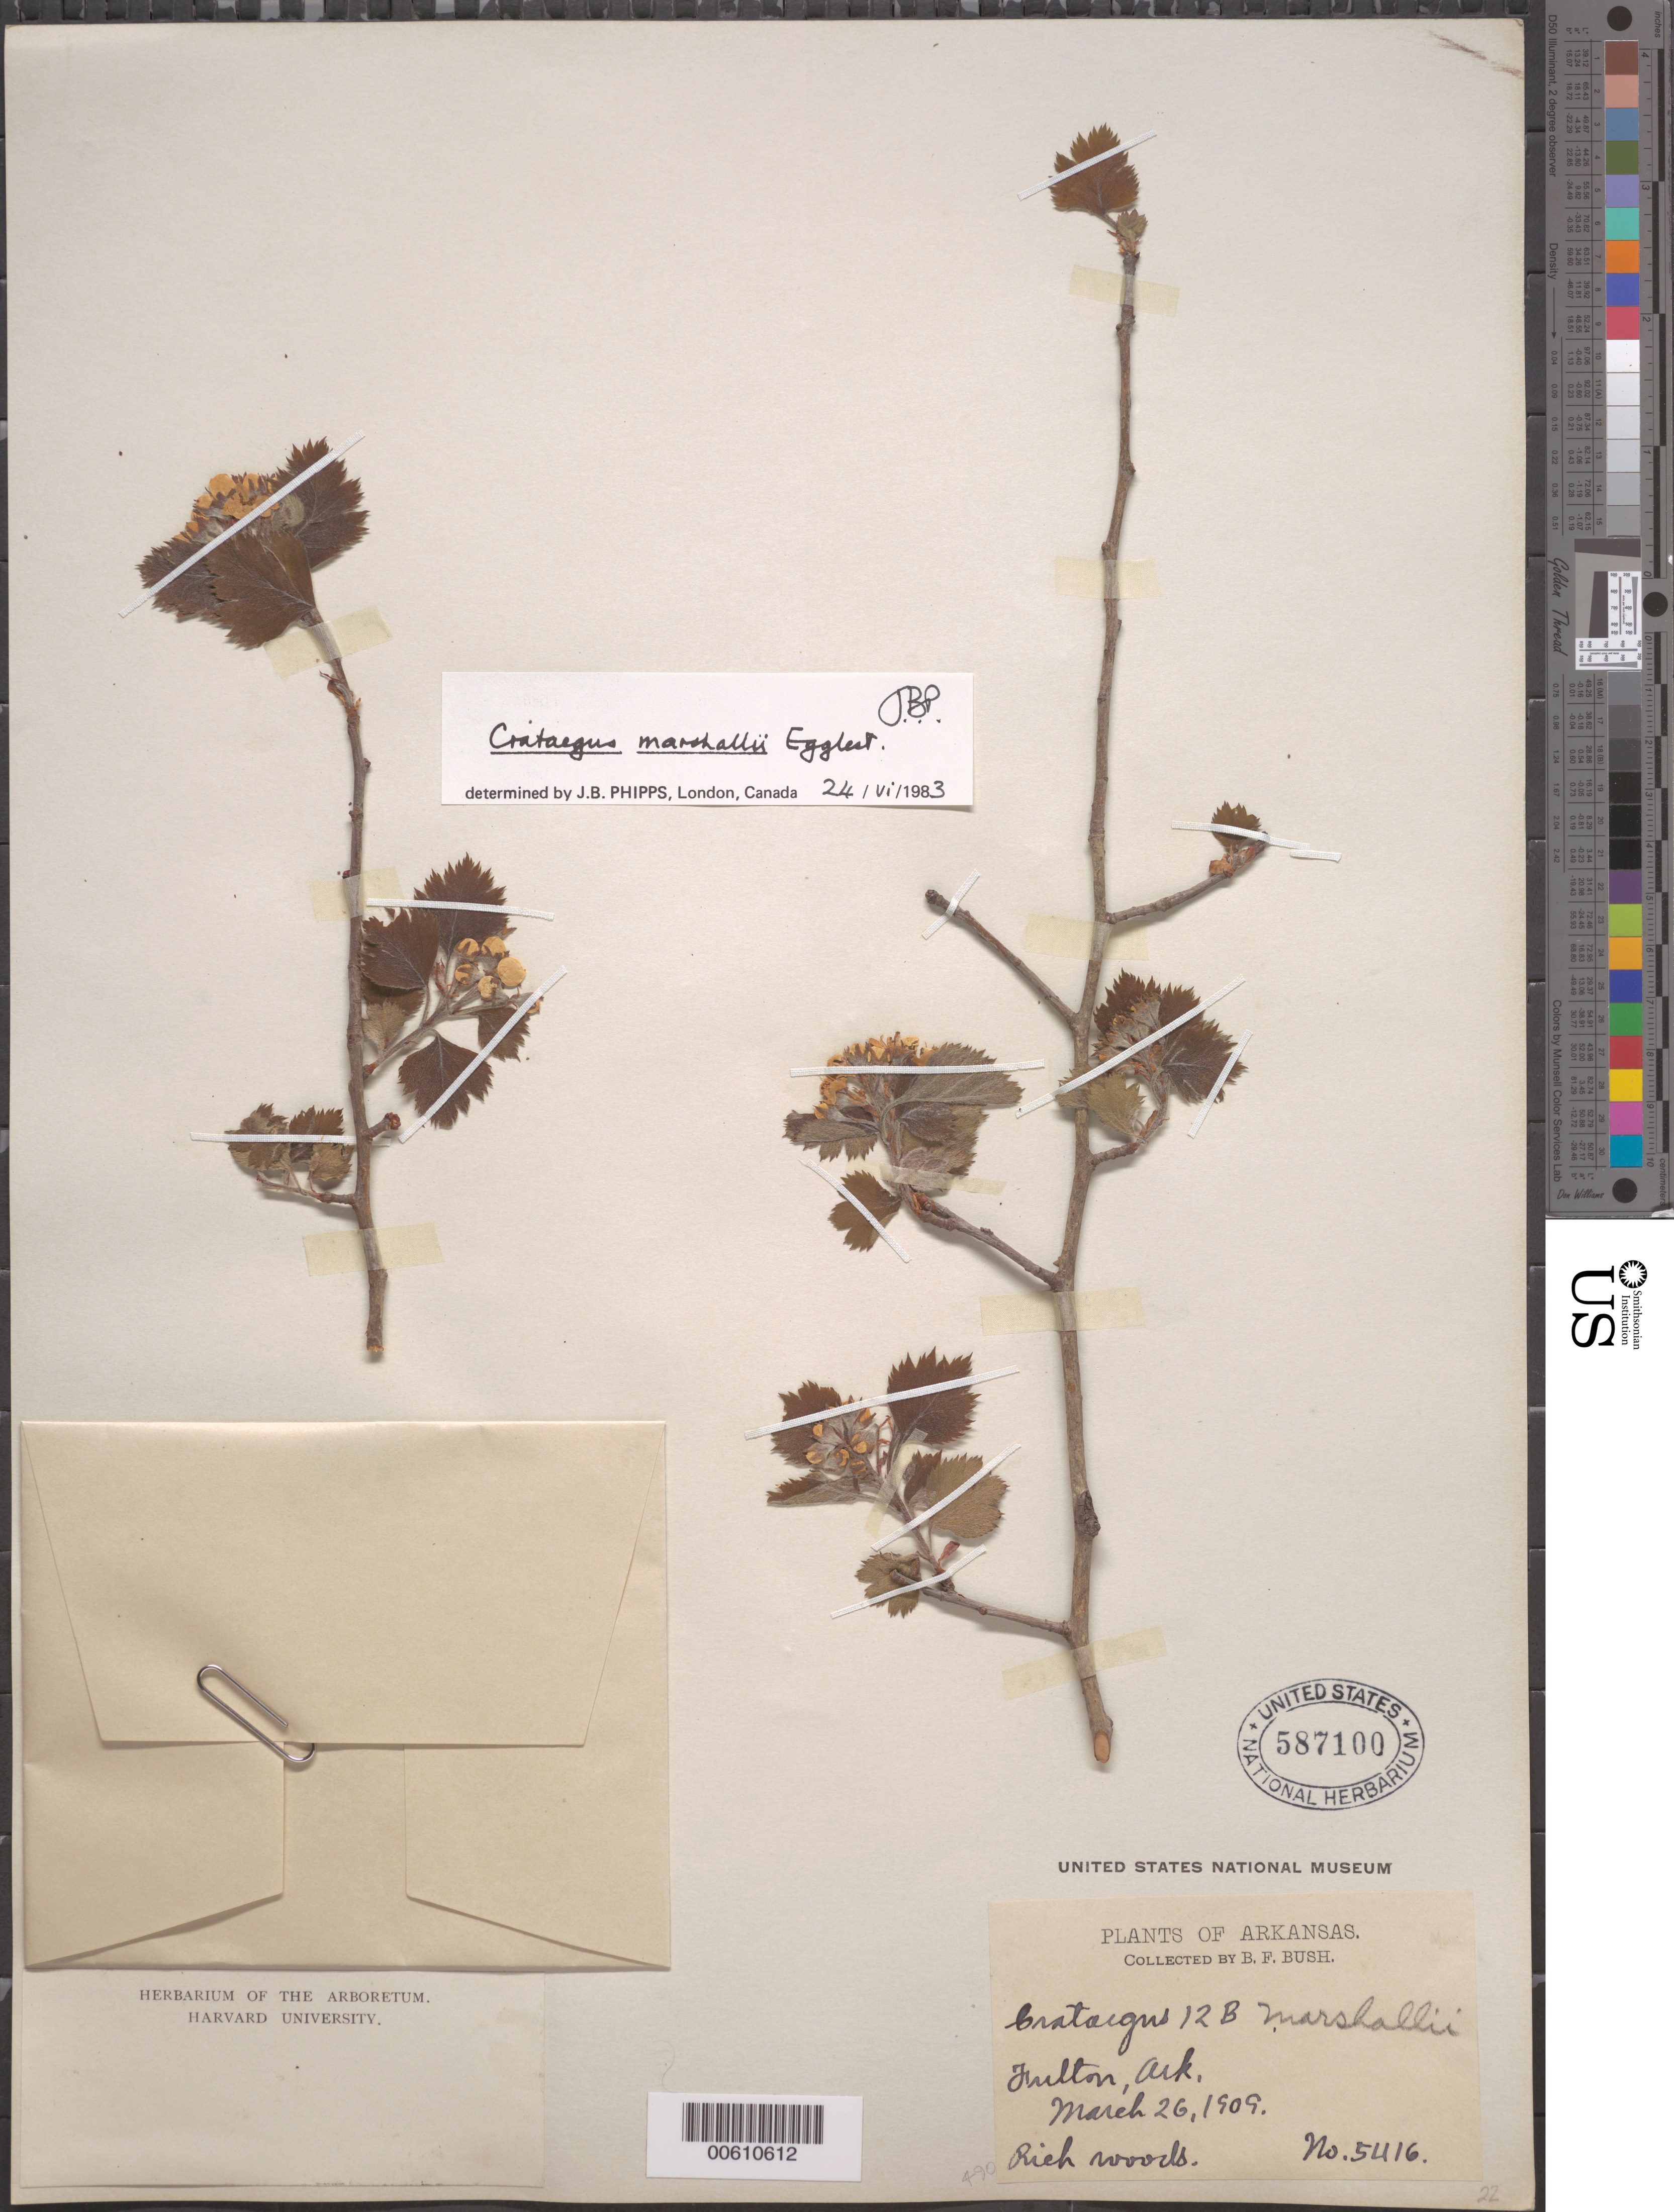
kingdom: Plantae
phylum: Tracheophyta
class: Magnoliopsida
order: Rosales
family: Rosaceae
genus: Crataegus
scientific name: Crataegus marshallii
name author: Eggl.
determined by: Phipps, James B., (UWO), University of Western Ontario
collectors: B. F. Bush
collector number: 5416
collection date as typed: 26 Mar 1909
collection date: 1909-03-26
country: United States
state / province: Arkansas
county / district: Hempstead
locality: Fulton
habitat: Rich woods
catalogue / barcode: US 587100